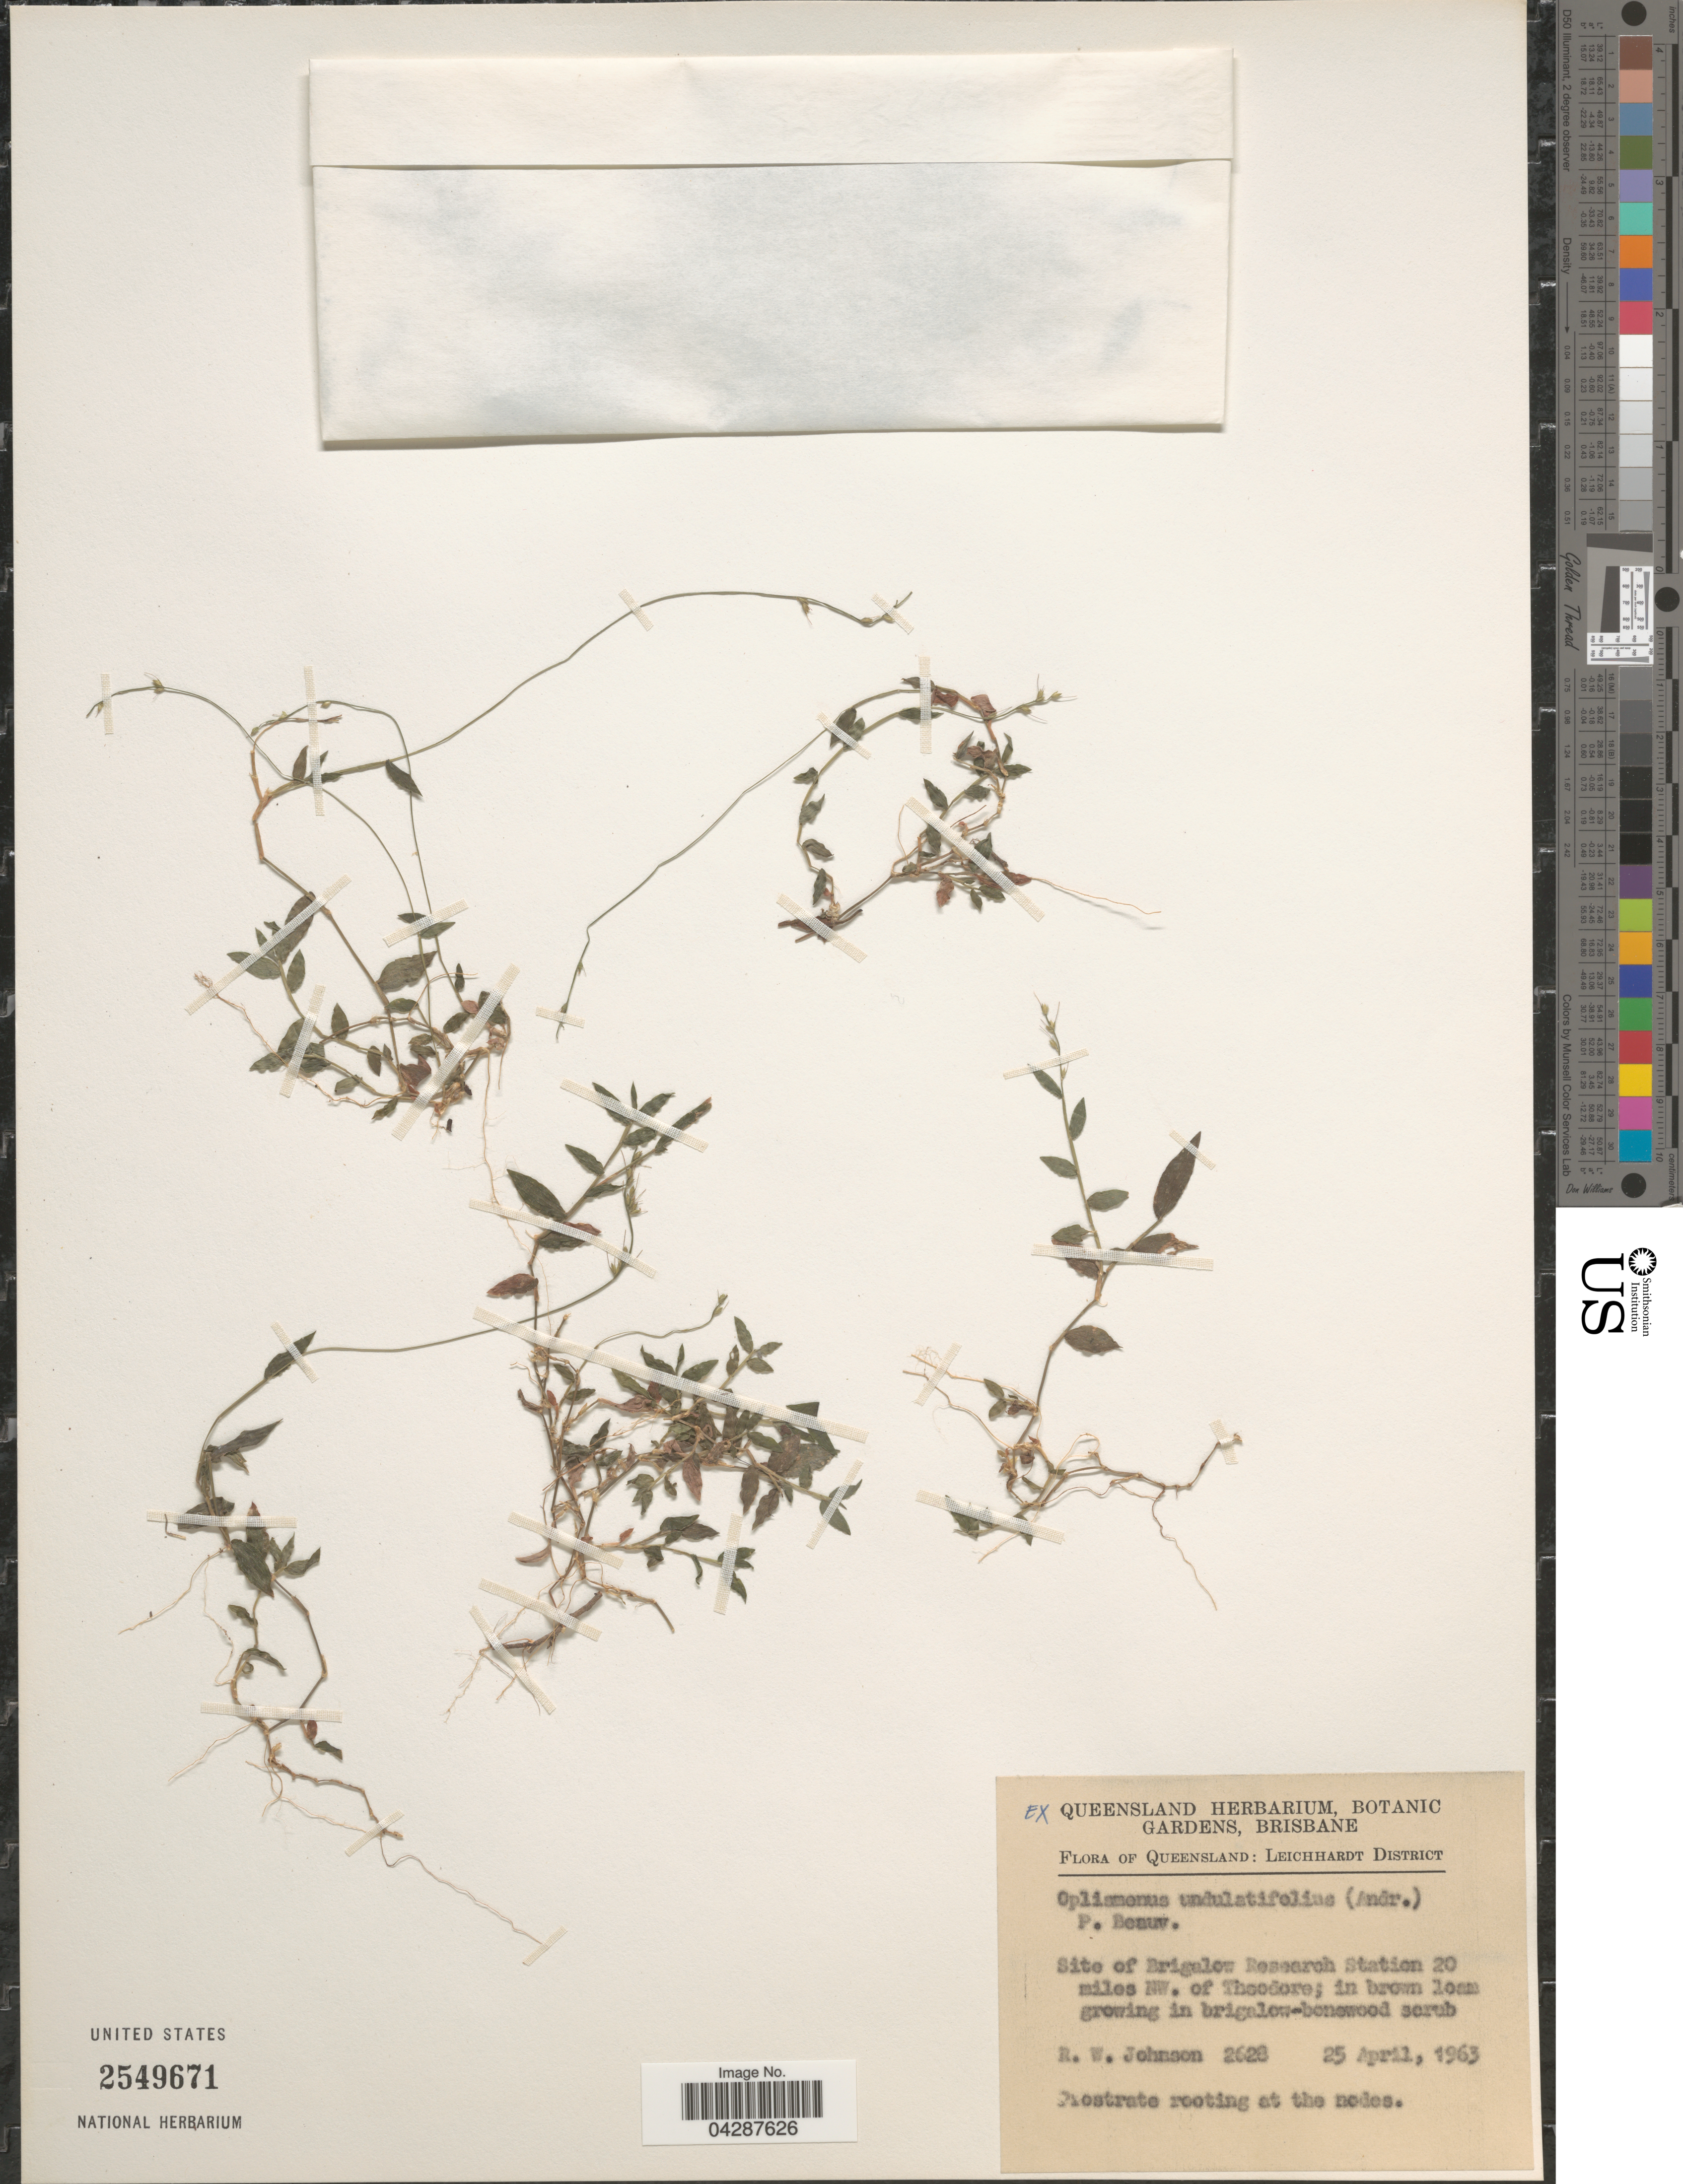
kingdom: Plantae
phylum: Tracheophyta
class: Liliopsida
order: Poales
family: Poaceae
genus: Oplismenus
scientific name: Oplismenus undulatifolius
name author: (Ard.) P. Beauv.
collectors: R. W. Johnson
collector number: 2628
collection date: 1963-04-25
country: Australia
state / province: Queensland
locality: Leichhardt District. Sit of Brigalow Research Station 20 miles NW. of Theodore.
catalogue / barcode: US 2549671